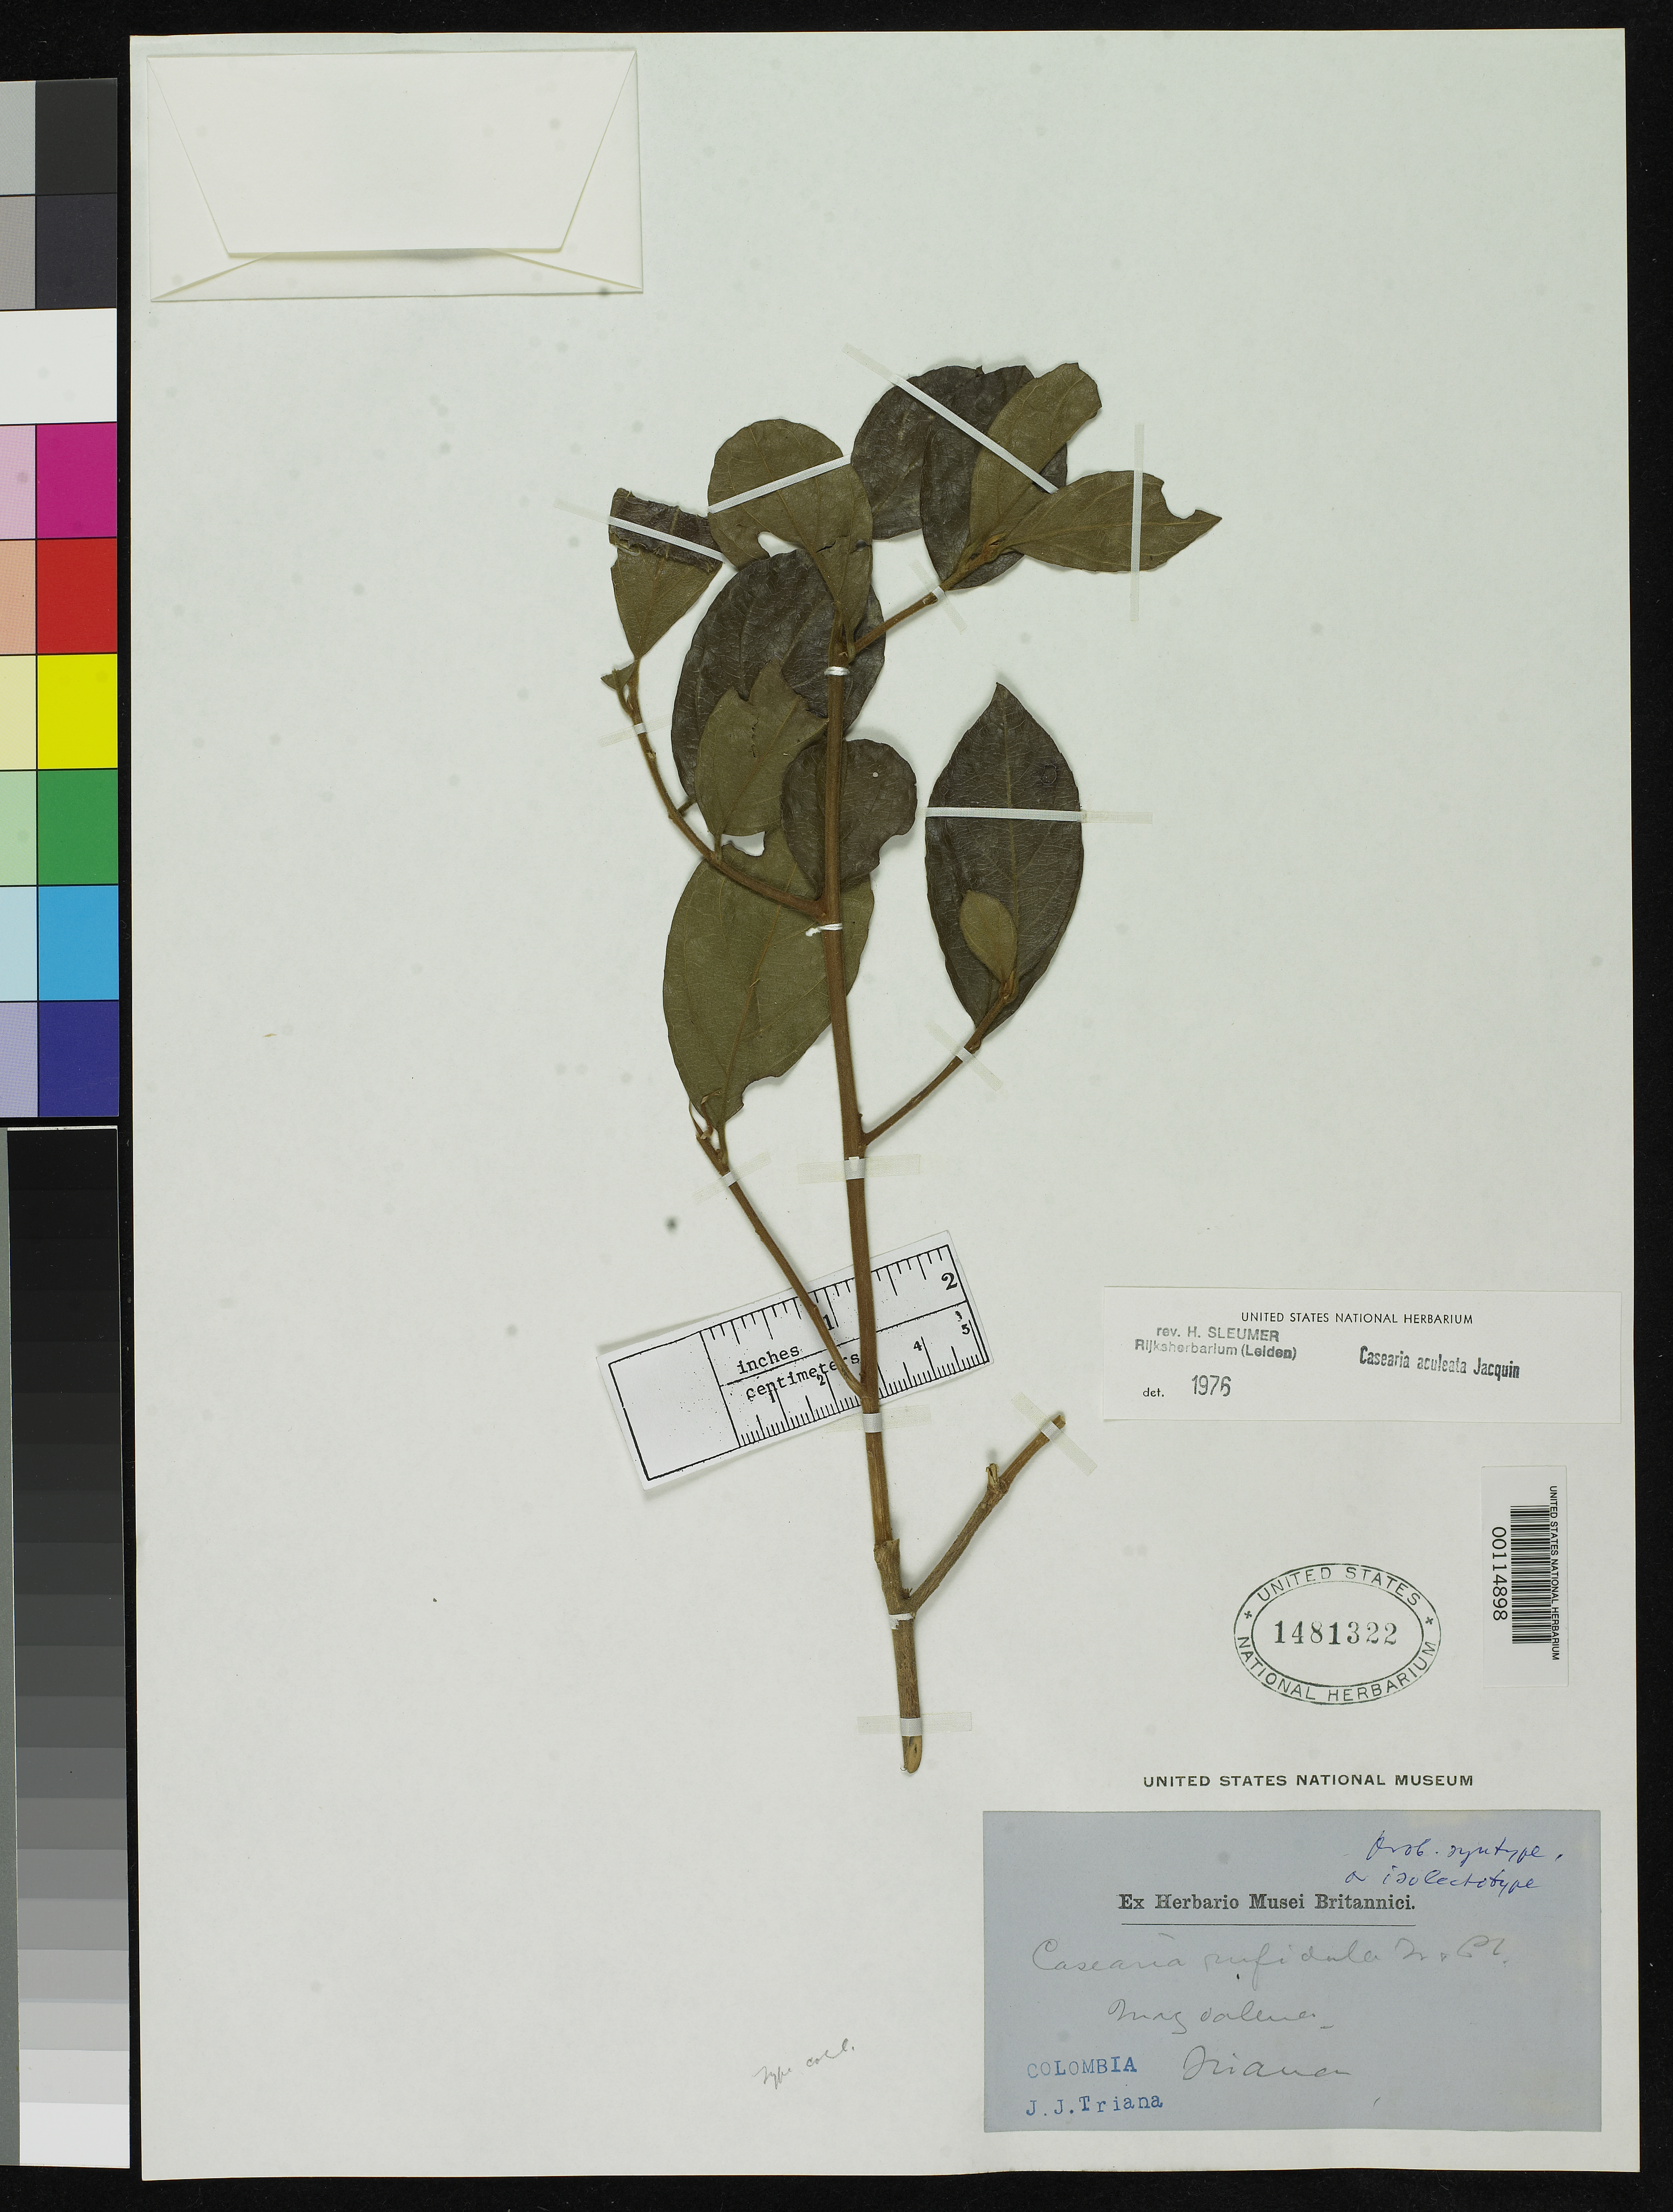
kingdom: Plantae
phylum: Tracheophyta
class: Magnoliopsida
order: Malpighiales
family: Salicaceae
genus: Casearia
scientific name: Casearia rufidula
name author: Triana & Planch.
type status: Type Collection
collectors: J. J. Triana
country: Colombia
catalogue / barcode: US 1481322